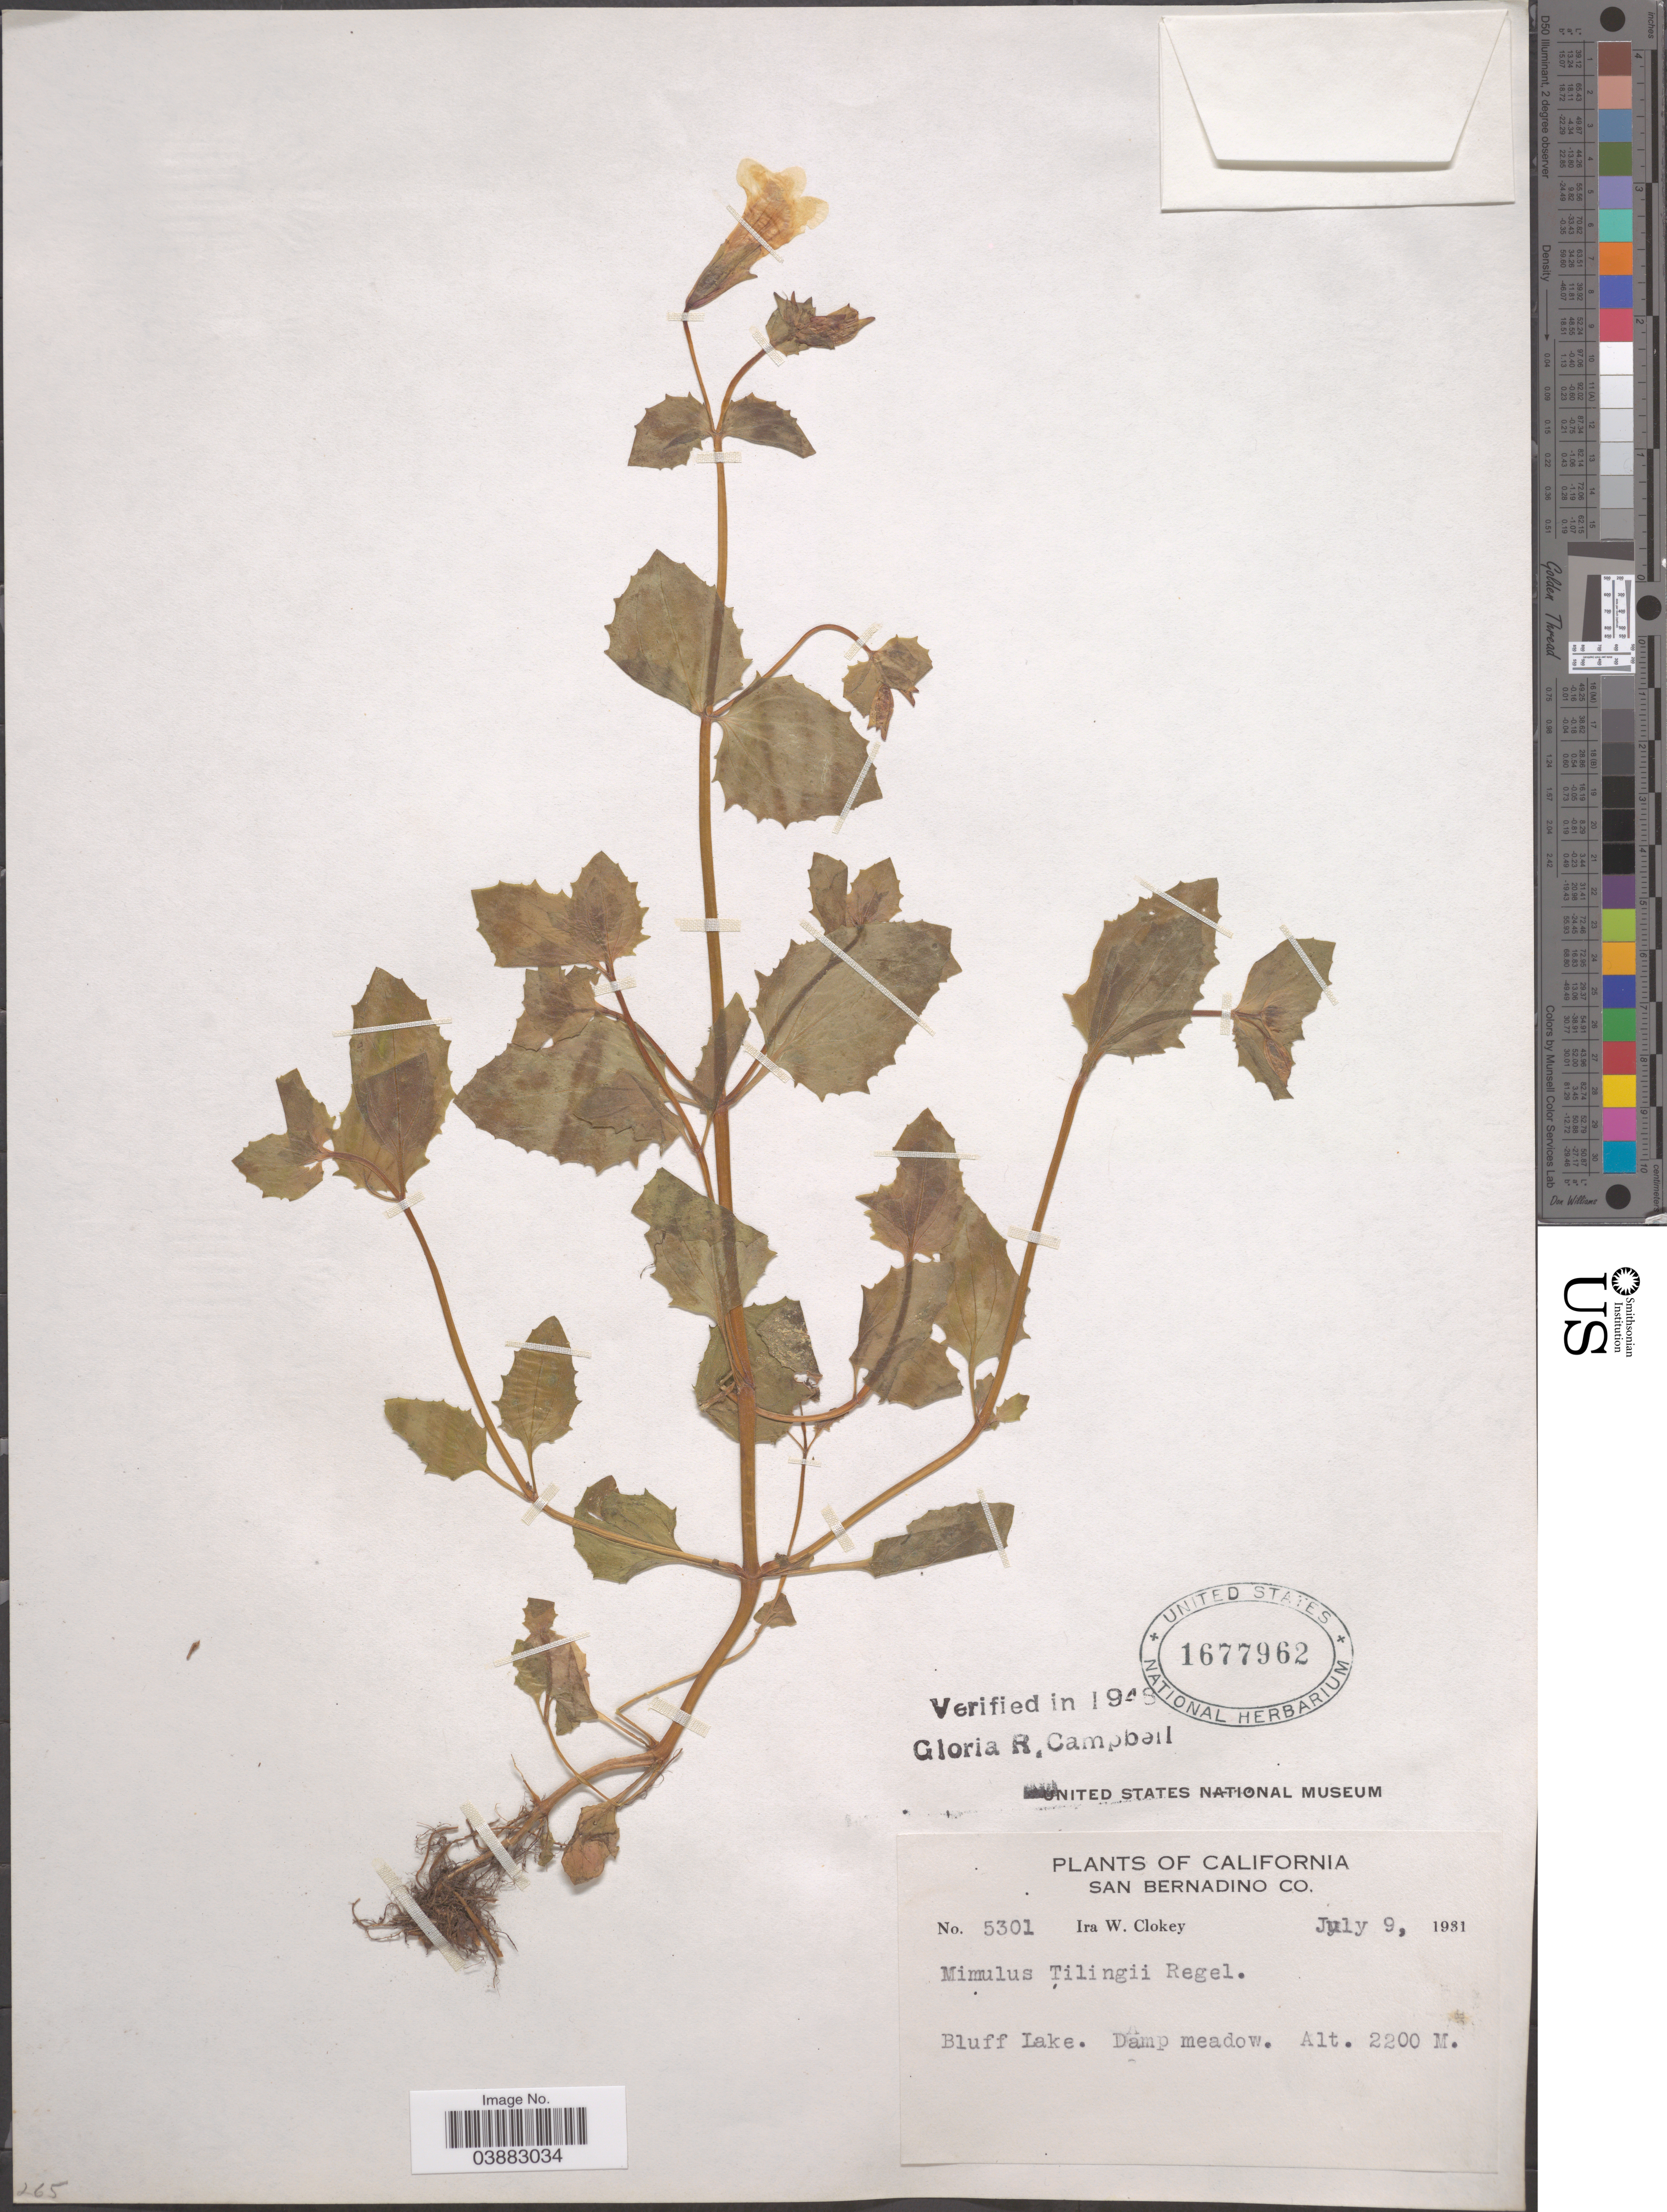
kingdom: Plantae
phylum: Tracheophyta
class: Magnoliopsida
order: Lamiales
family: Phrymaceae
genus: Mimulus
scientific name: Mimulus tilingii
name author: Regel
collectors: I. W. Clokey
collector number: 5301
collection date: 1931-07-09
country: United States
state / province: California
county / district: San Bernardino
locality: San Bernardino Co. Bluff Lake.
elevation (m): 2200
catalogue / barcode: US 1677962